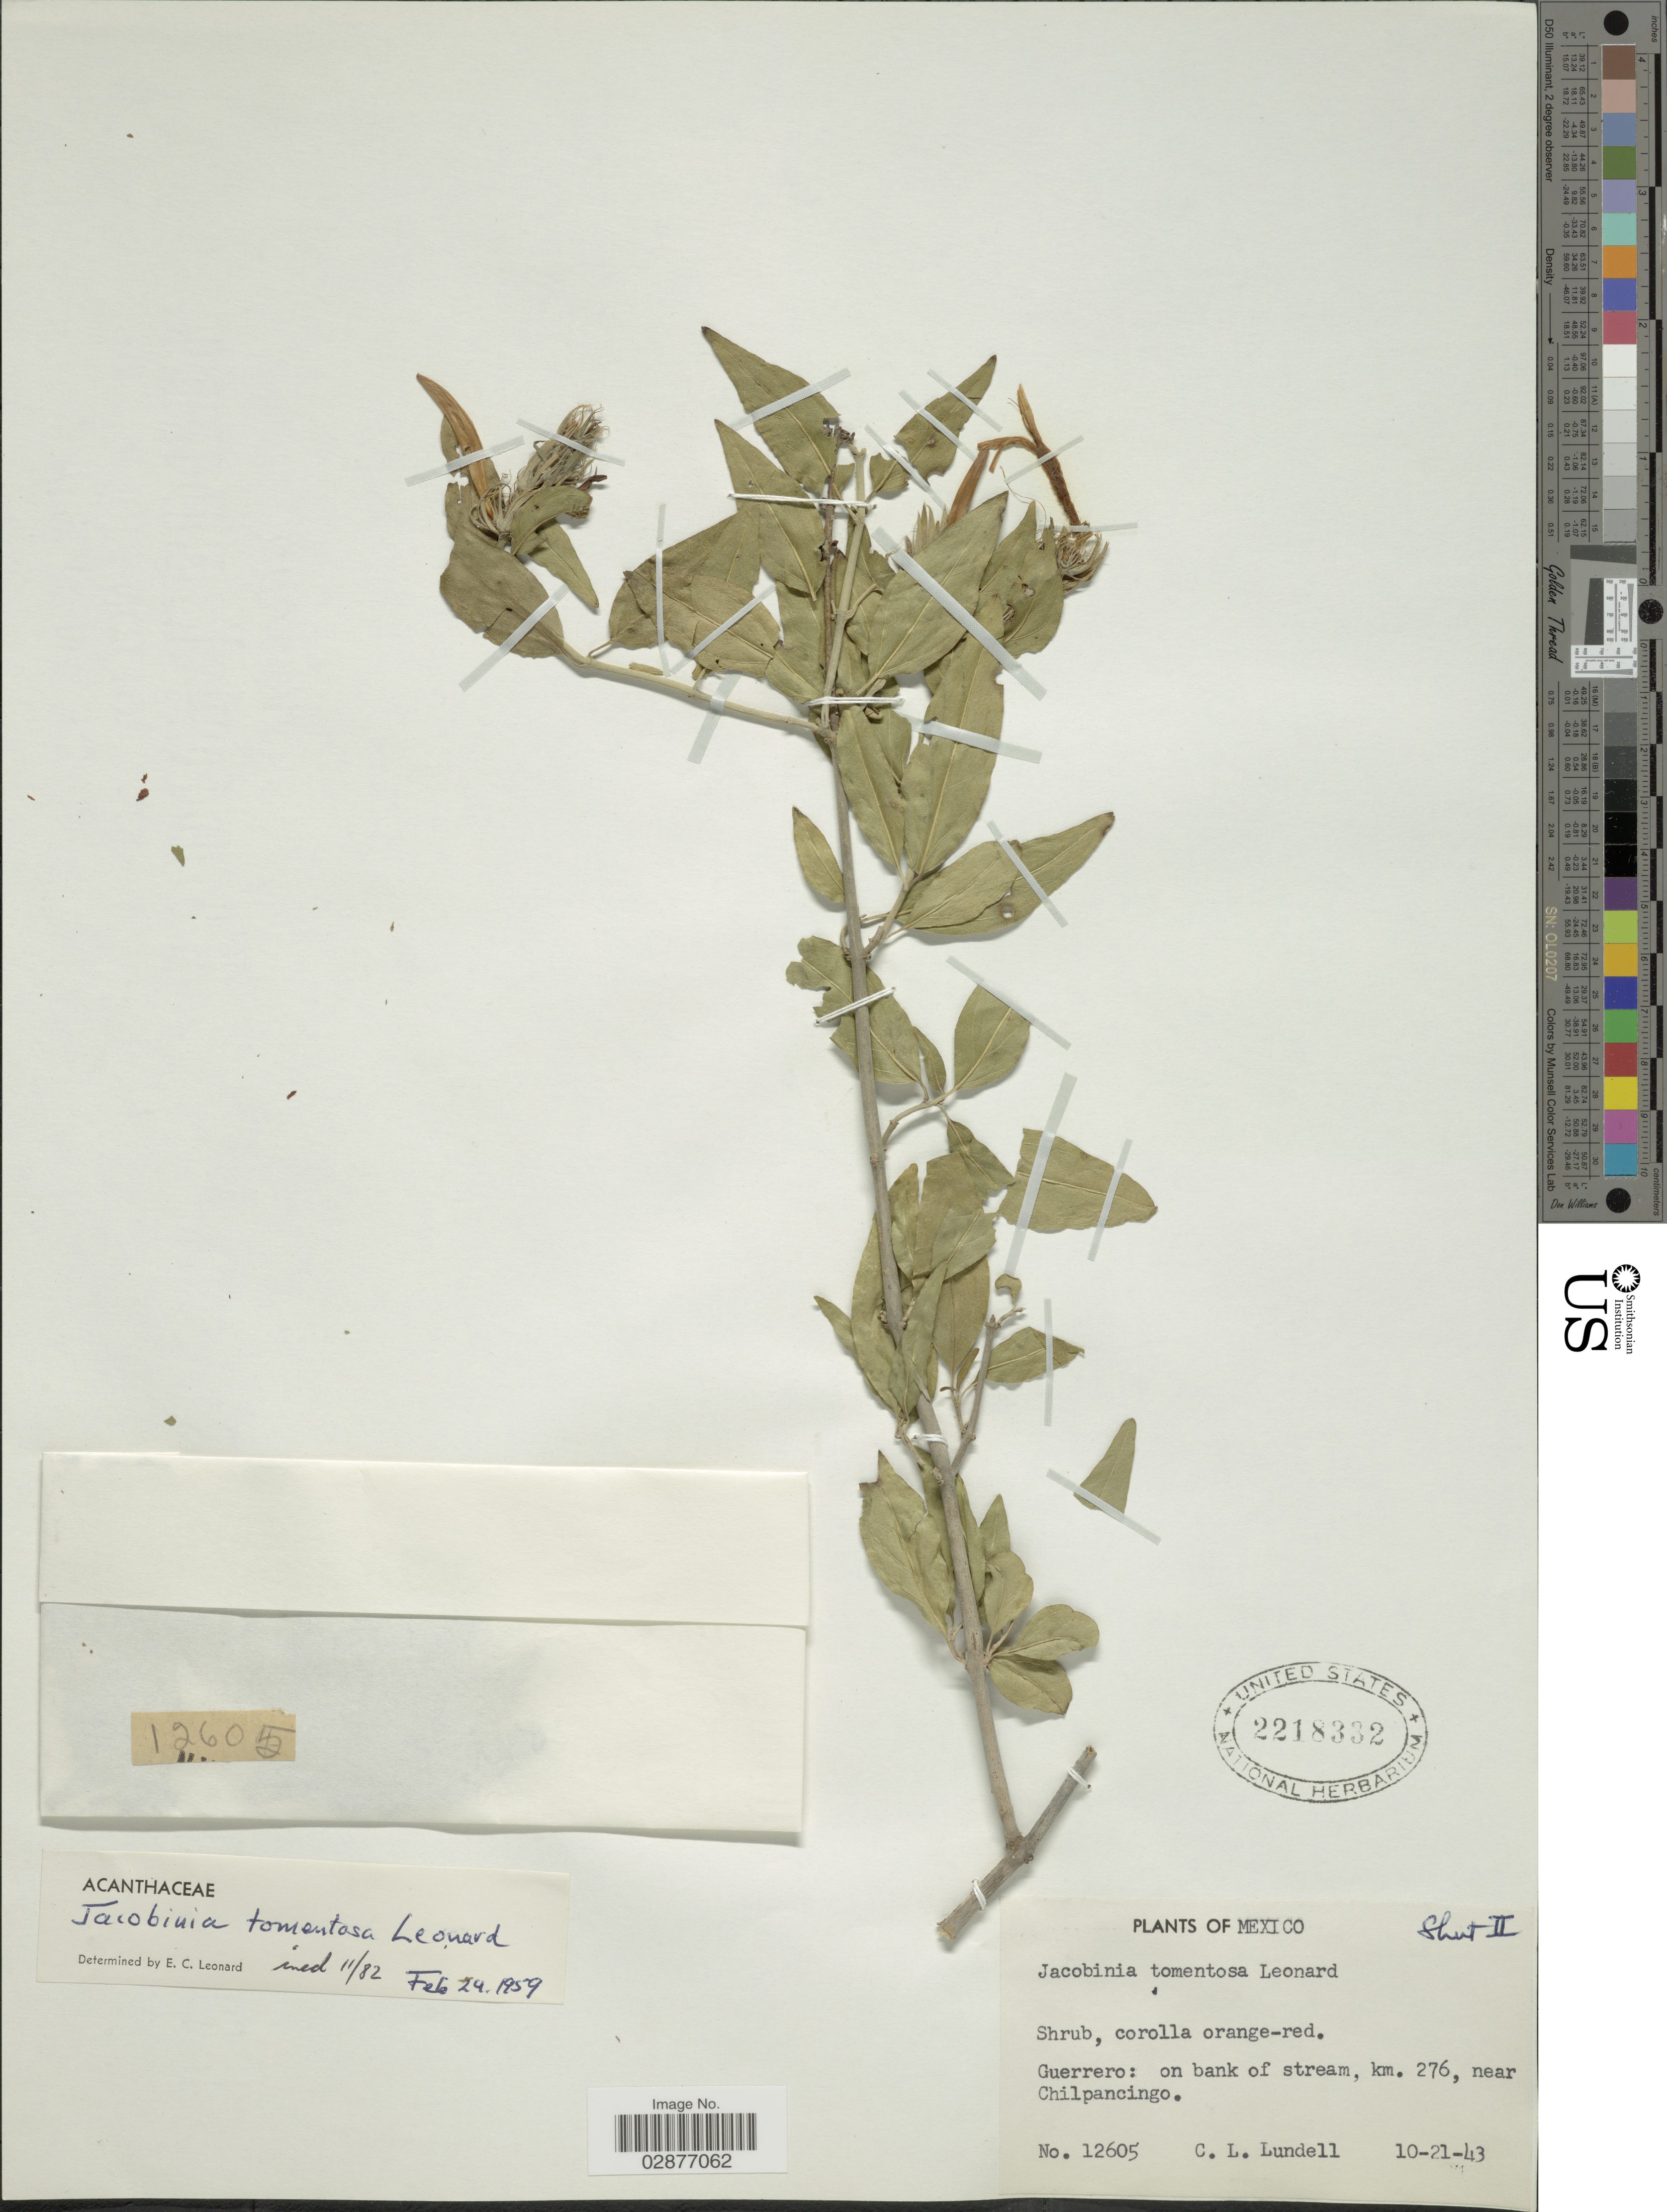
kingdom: Plantae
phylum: Tracheophyta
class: Magnoliopsida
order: Lamiales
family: Acanthaceae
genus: Justicia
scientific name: Justicia zopilotensis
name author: Henrickson & Hiriart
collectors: C. L. Lundell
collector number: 12605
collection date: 1943-10-21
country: Mexico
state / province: Guerrero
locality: On bank of stream, km. 276, near Chilpancingo.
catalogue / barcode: US 2218332